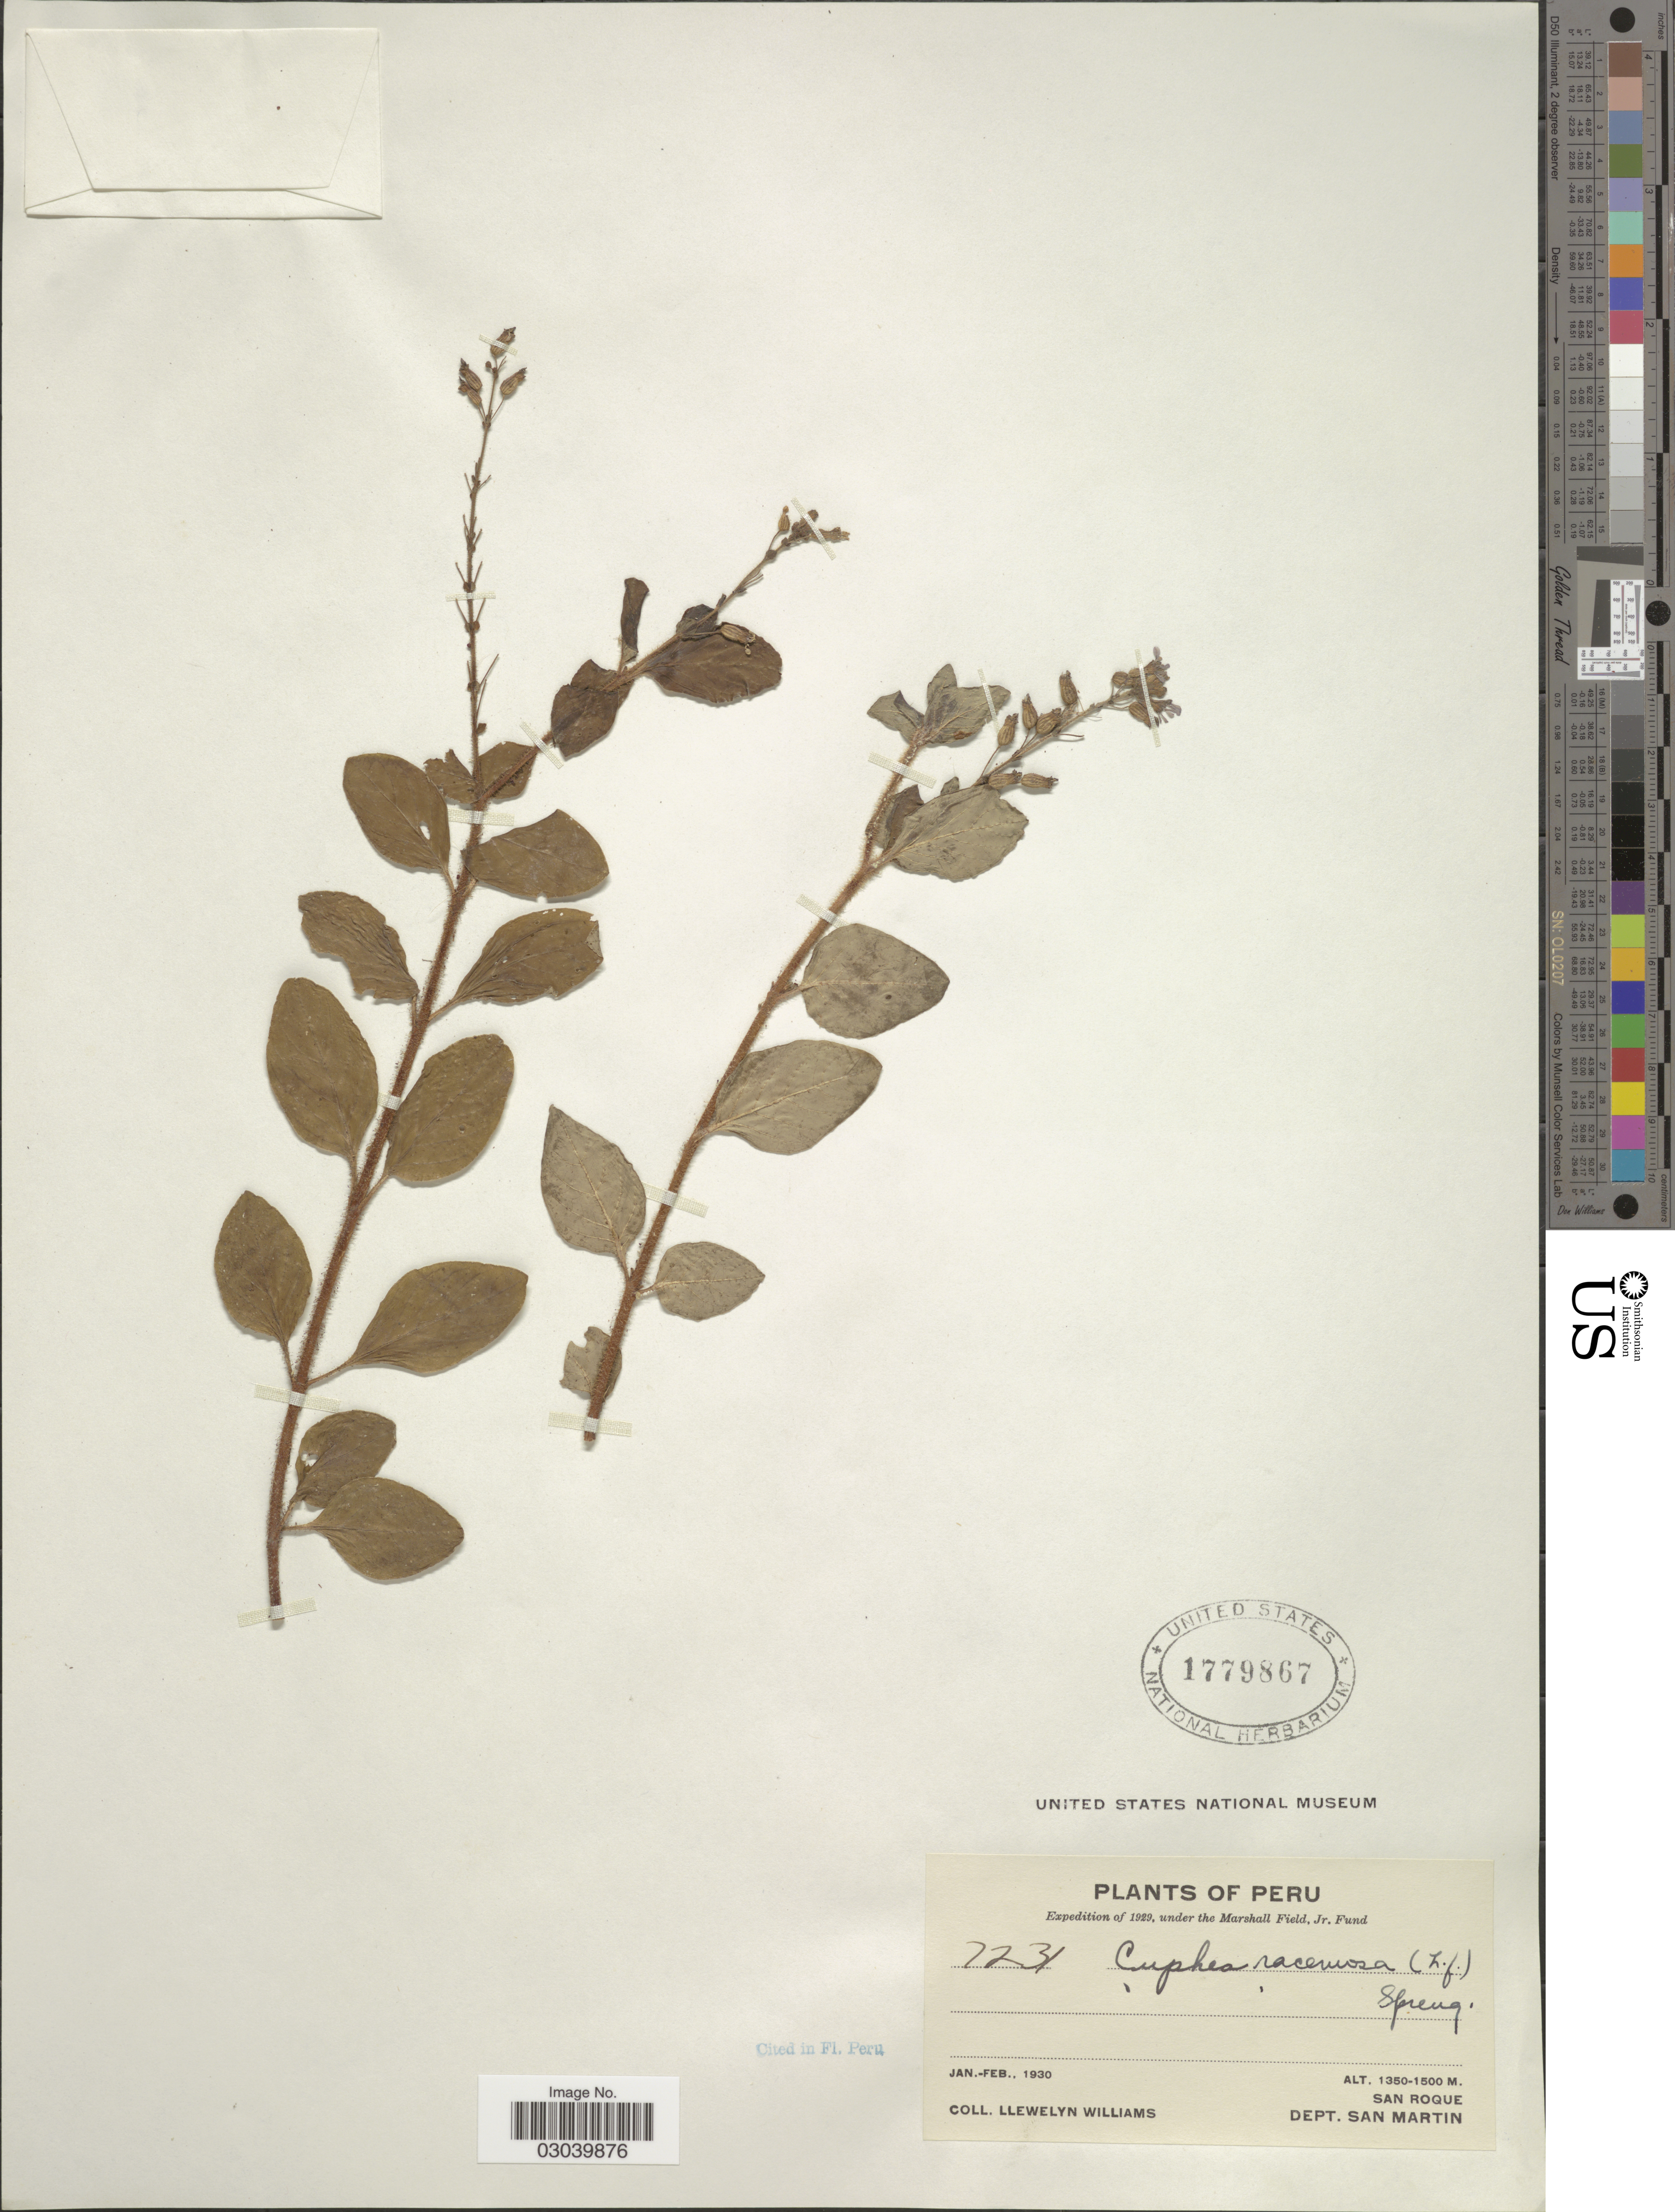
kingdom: Plantae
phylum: Tracheophyta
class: Magnoliopsida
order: Myrtales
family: Lythraceae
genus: Cuphea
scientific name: Cuphea racemosa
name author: (L. f.) Spreng.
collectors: Ll. Williams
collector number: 7231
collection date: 1930-01/1930-02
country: Peru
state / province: San Martín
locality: San Roque. Dept. San Martin.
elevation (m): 1350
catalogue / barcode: US 1779867